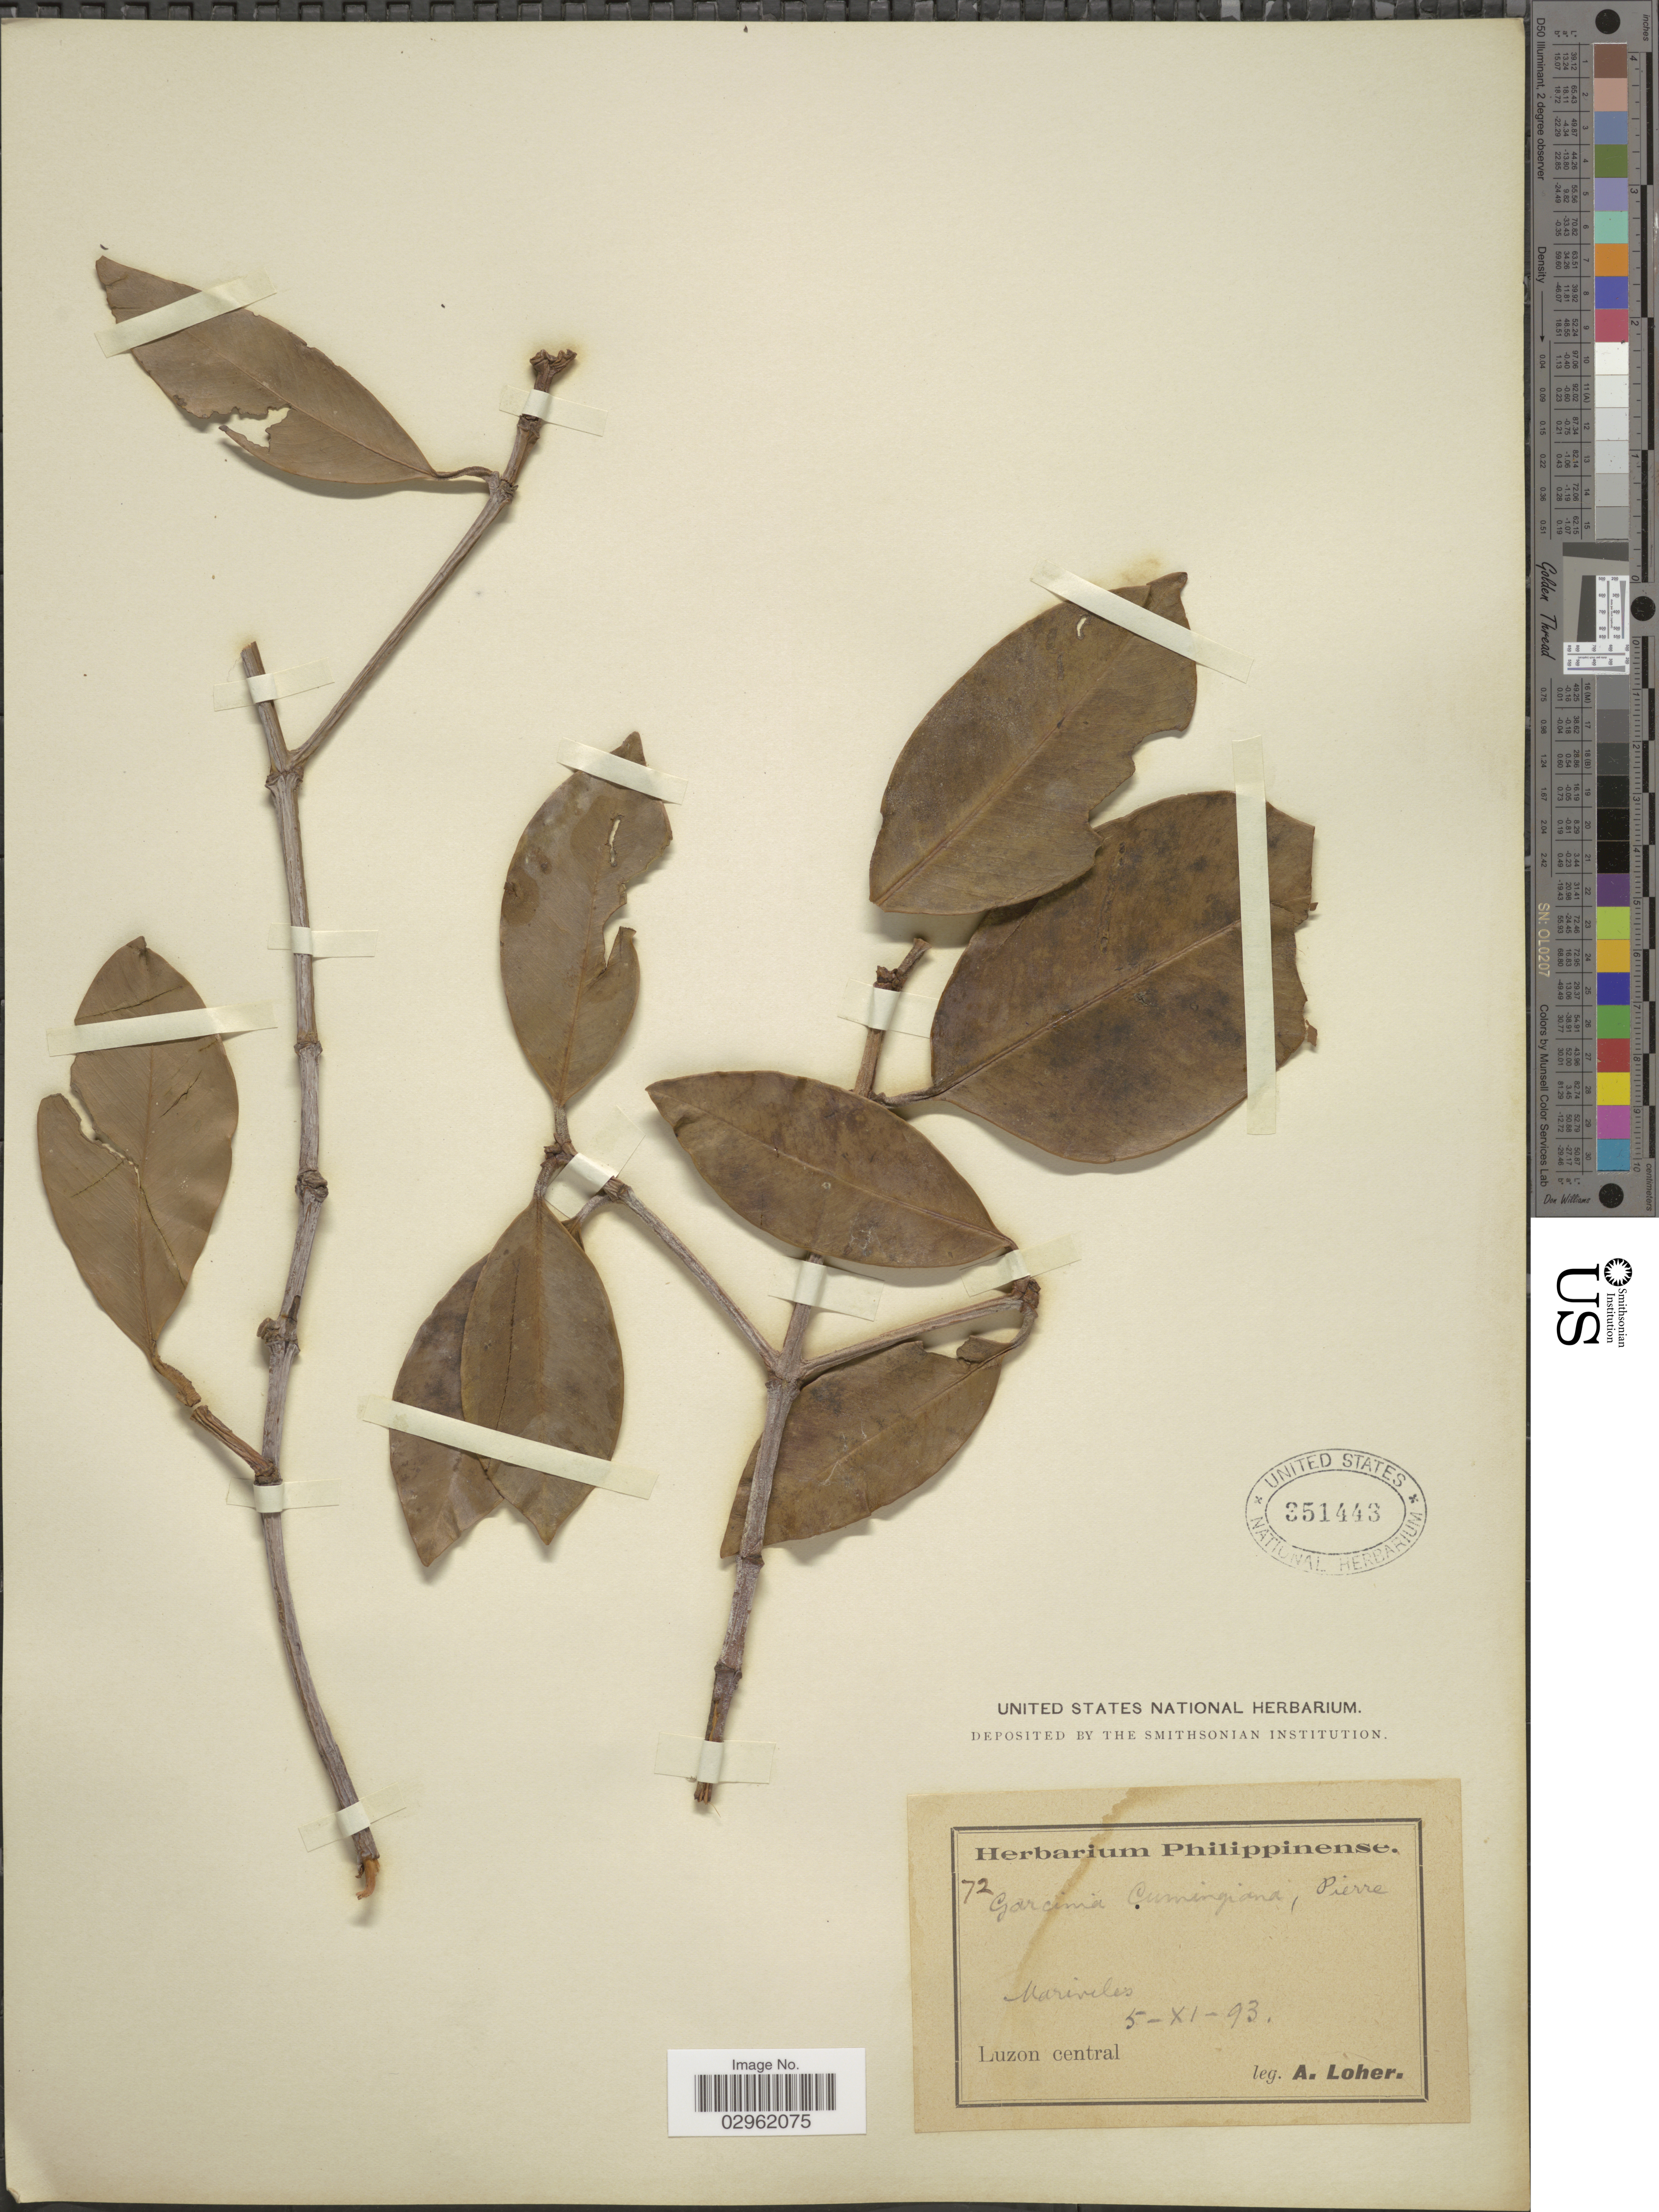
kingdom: Plantae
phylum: Tracheophyta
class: Magnoliopsida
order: Malpighiales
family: Clusiaceae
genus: Garcinia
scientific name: Garcinia cumingiana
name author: Pierre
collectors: A. Loher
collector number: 72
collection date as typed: Transcribed d/m/y: 5/11/93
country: Philippines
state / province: Central Luzon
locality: Mariveles. Luzon central.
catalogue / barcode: US 351443